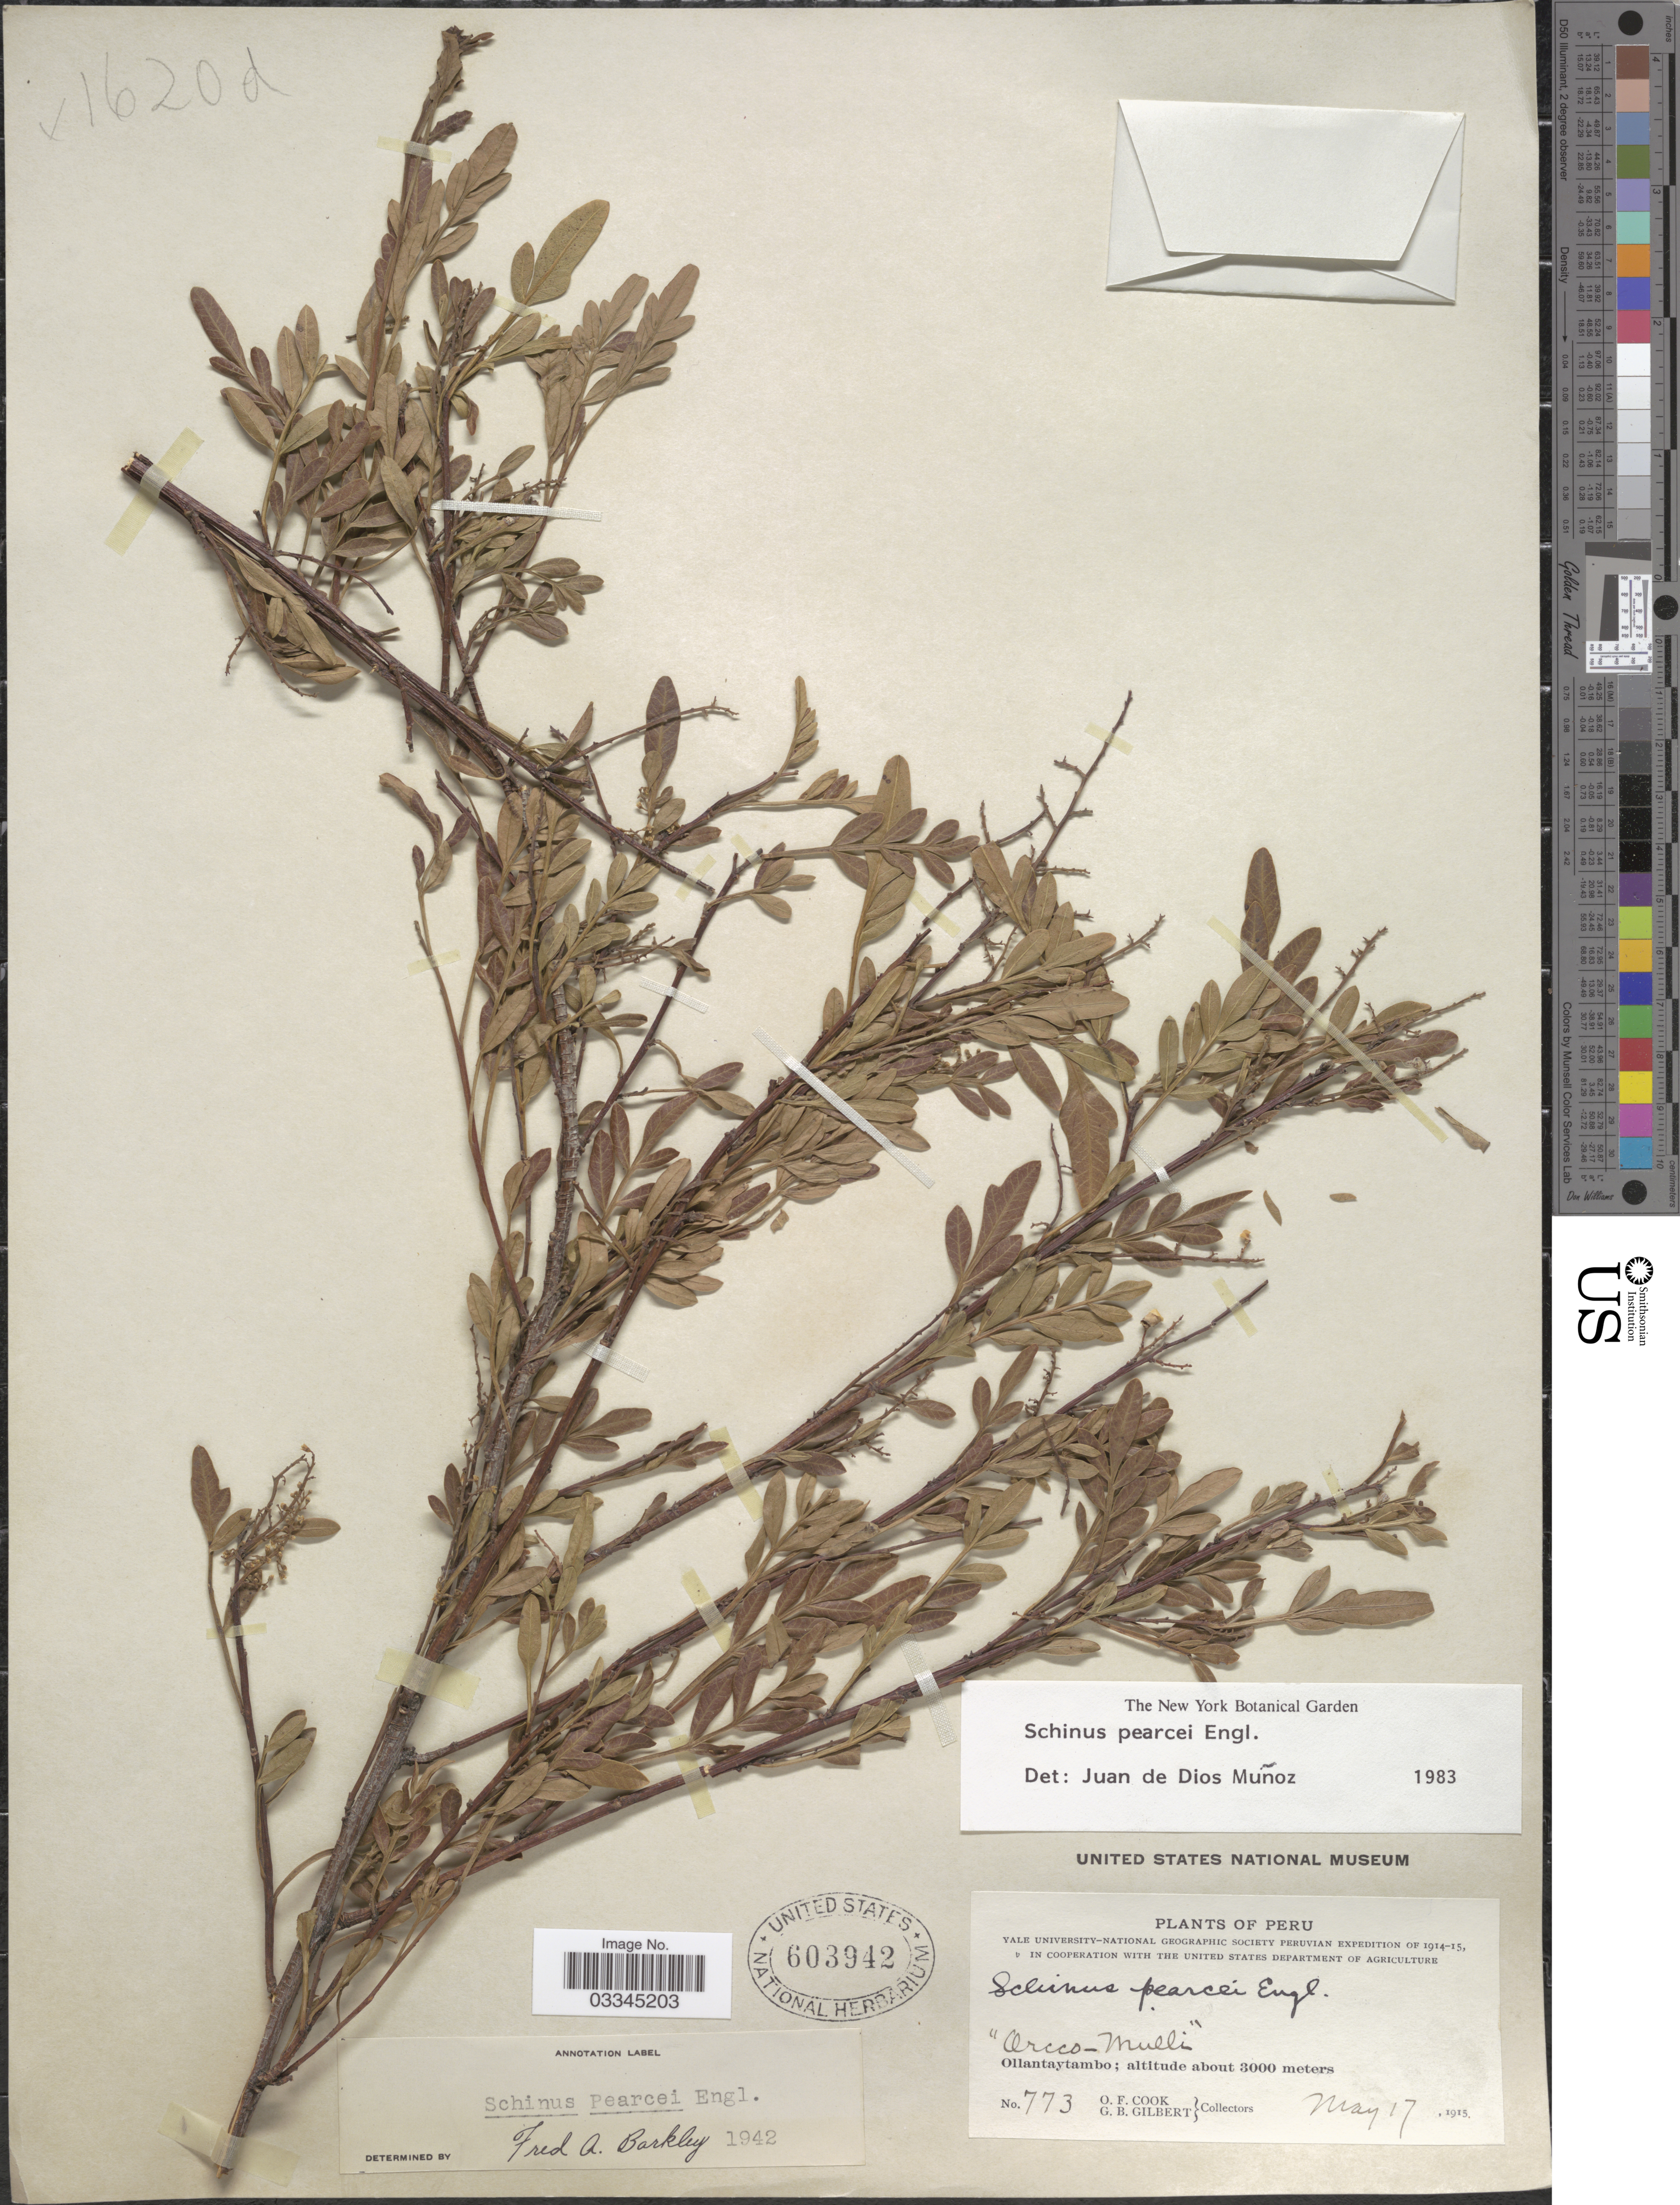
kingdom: Plantae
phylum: Tracheophyta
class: Magnoliopsida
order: Sapindales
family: Anacardiaceae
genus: Schinus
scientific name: Schinus pearcei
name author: Engl.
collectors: O. F. Cook & G. B. Gilbert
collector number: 773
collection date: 1915-05-17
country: Peru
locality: Ollantaytambo.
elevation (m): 3000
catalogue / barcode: US 603942